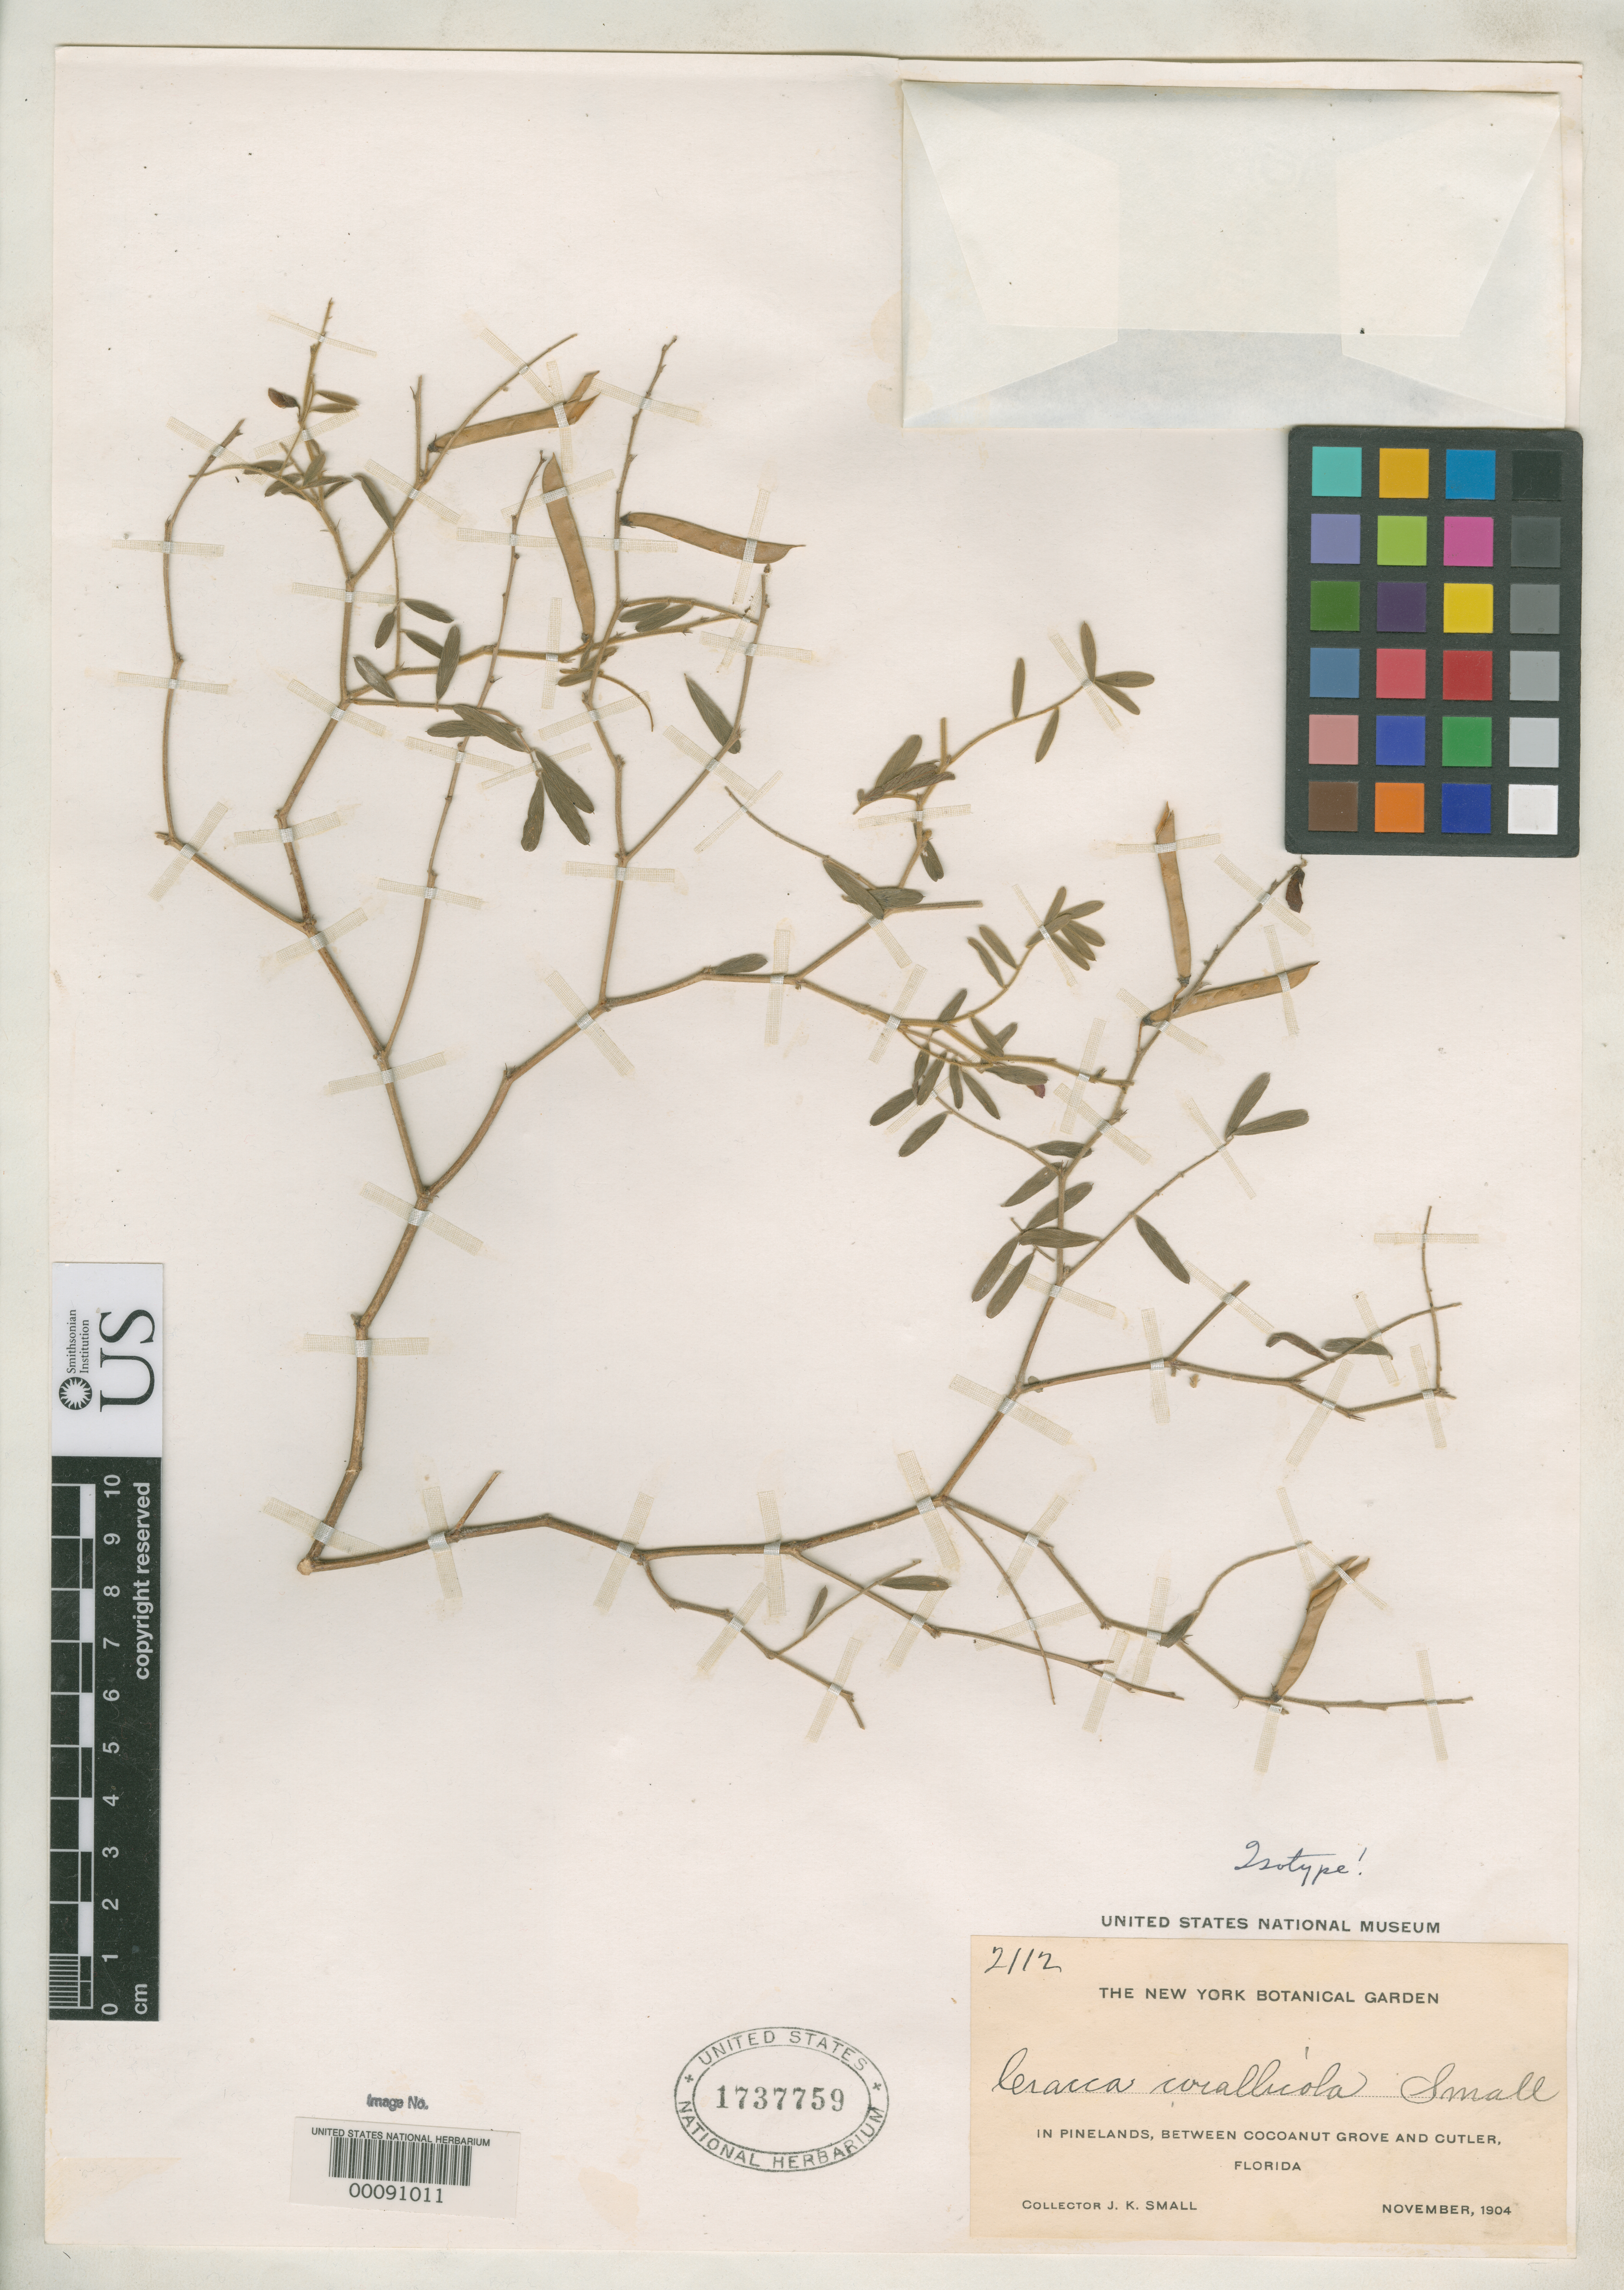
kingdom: Plantae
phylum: Tracheophyta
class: Magnoliopsida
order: Fabales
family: Fabaceae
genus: Cracca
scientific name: Cracca corallicola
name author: Small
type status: Isotype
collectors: J. K. Small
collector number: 2112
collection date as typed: Nov 1904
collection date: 1904-11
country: United States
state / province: Florida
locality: Between Coconut Grove and Cutler.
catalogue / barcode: US 1737759